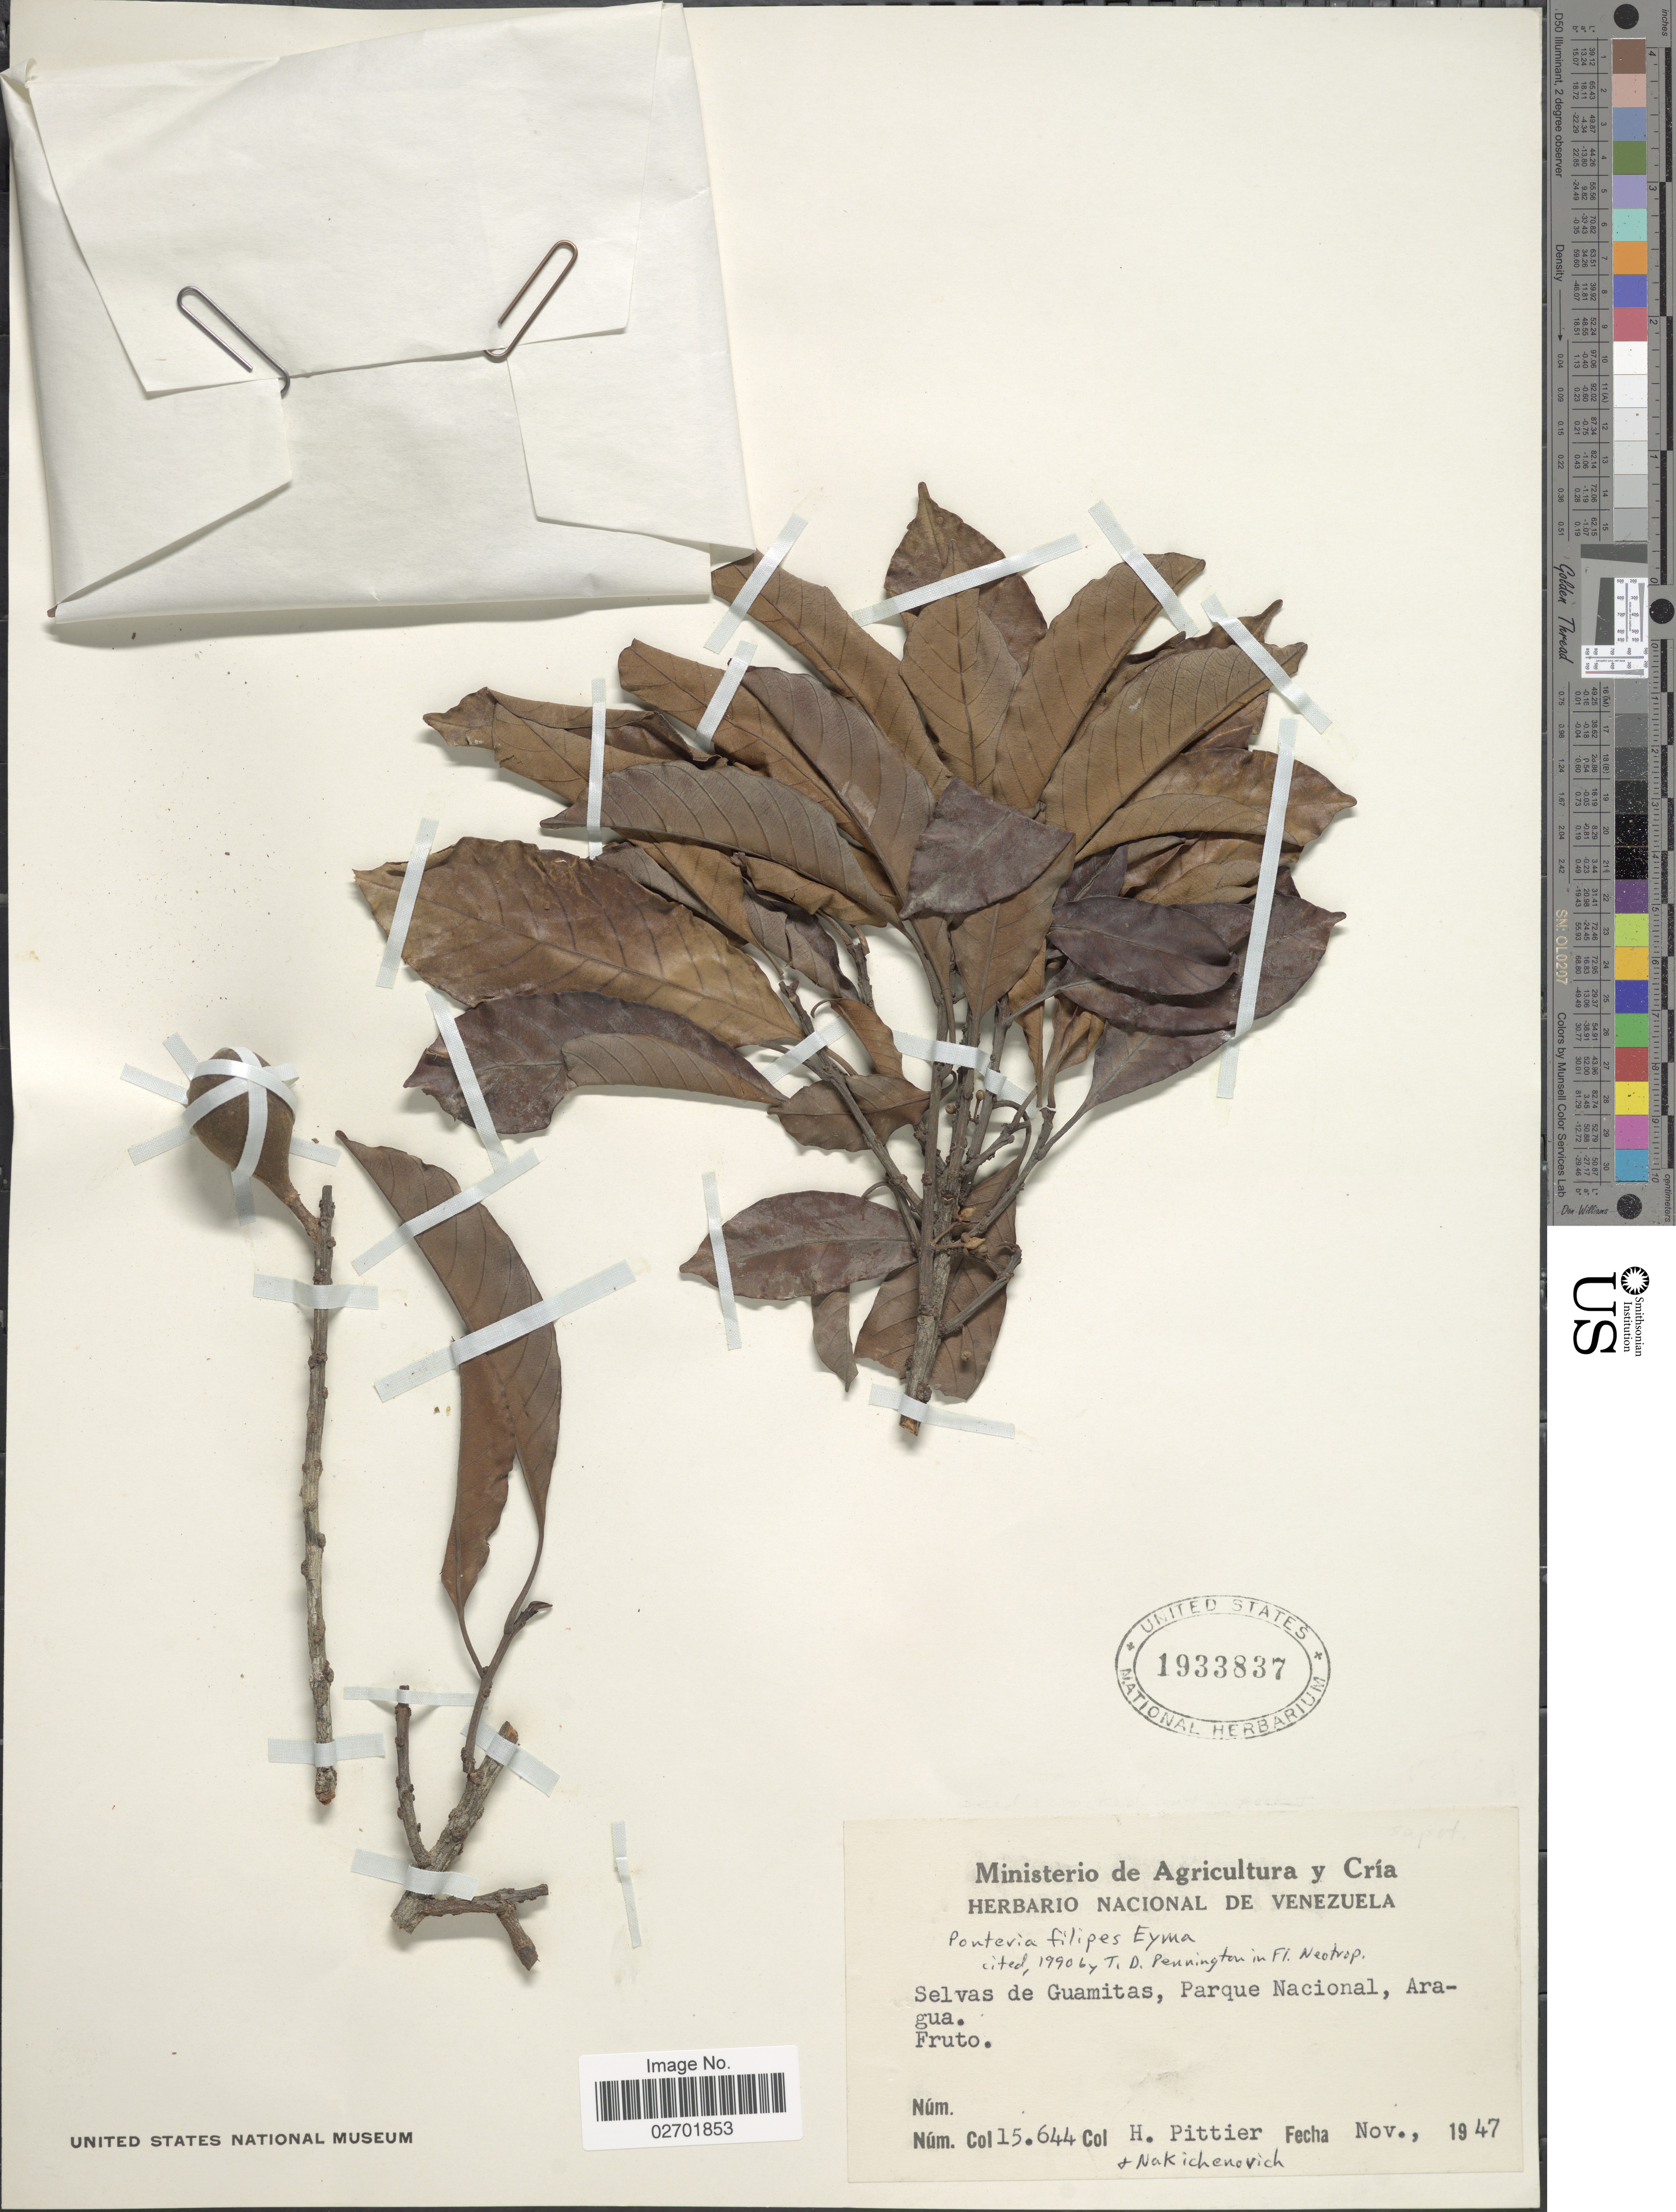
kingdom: Plantae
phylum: Tracheophyta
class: Magnoliopsida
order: Ericales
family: Sapotaceae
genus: Pouteria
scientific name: Pouteria filipes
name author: Eyma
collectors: H. F. Pittier & Nakichenovich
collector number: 15644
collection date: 1947-11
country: Venezuela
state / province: Aragua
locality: Selvas de Guamitas, Parque Nacional, Aragua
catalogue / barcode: US 1933837